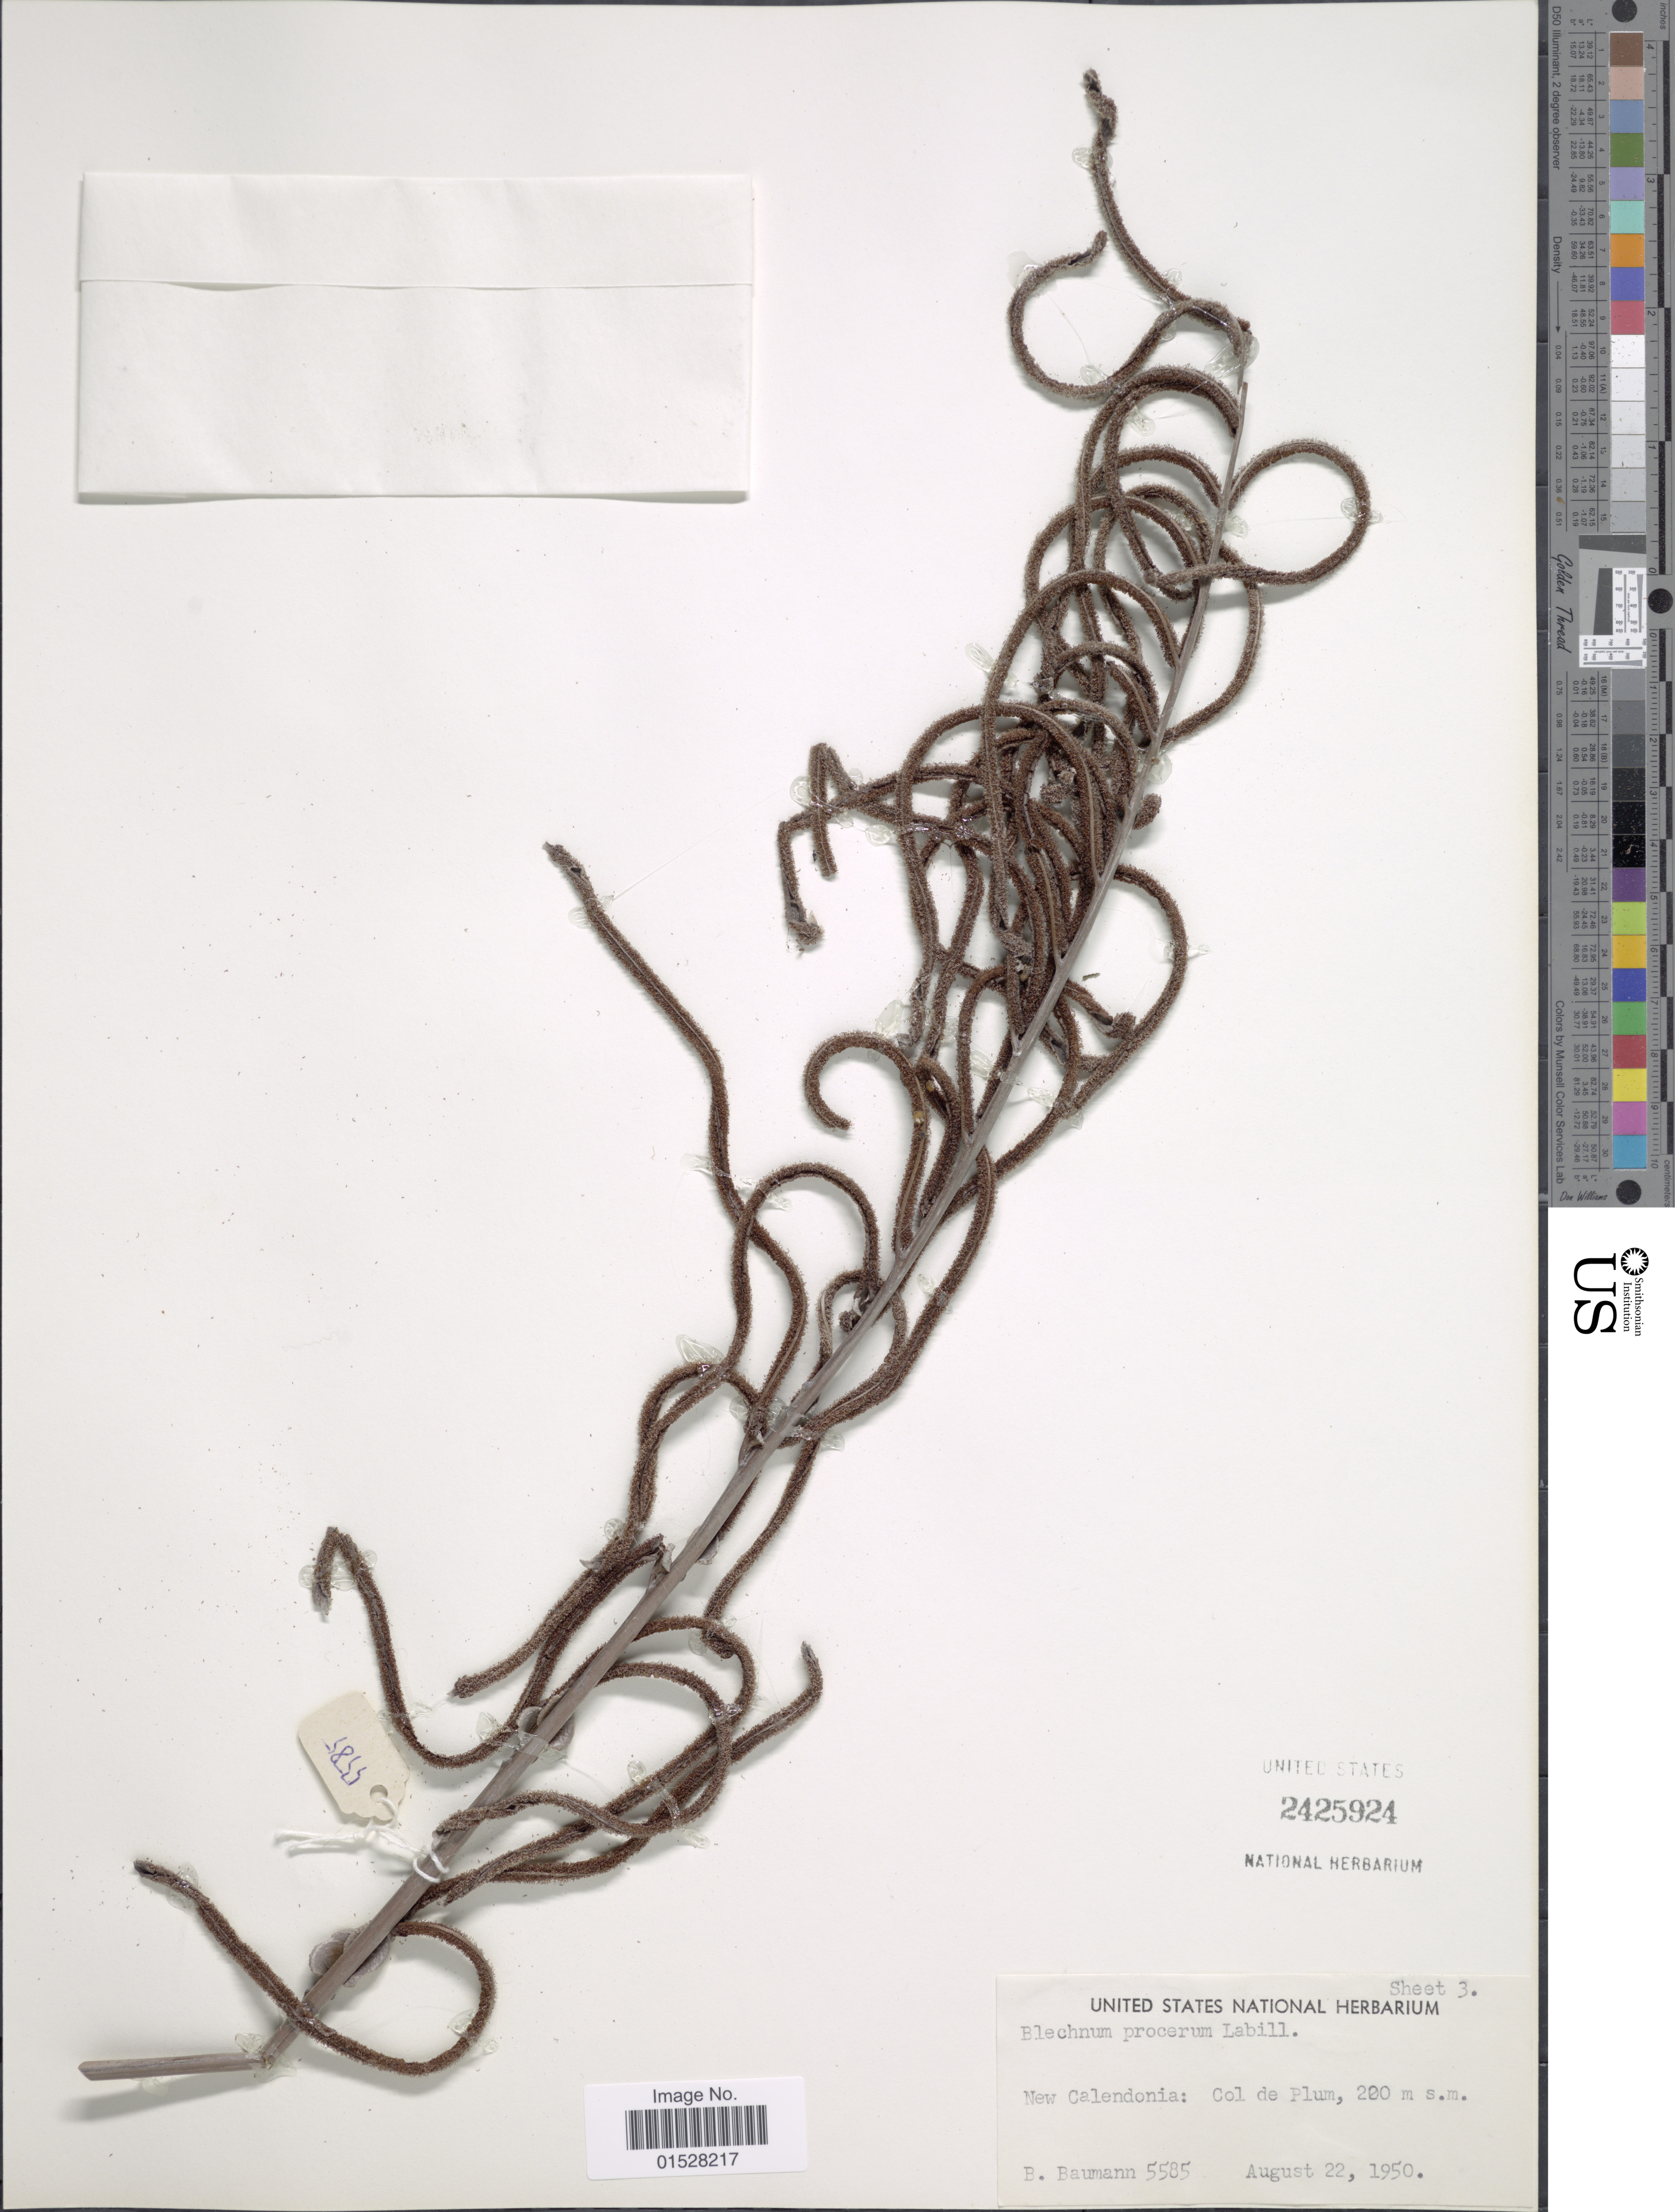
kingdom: Plantae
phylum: Tracheophyta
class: Polypodiopsida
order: Polypodiales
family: Blechnaceae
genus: Blechnum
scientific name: Blechnum subcordatum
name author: (E. Fourn.) Brownlie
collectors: B. Baumann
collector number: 5585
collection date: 1950-08-22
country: New Caledonia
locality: Col de Plum.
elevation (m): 200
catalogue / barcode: US 2425924